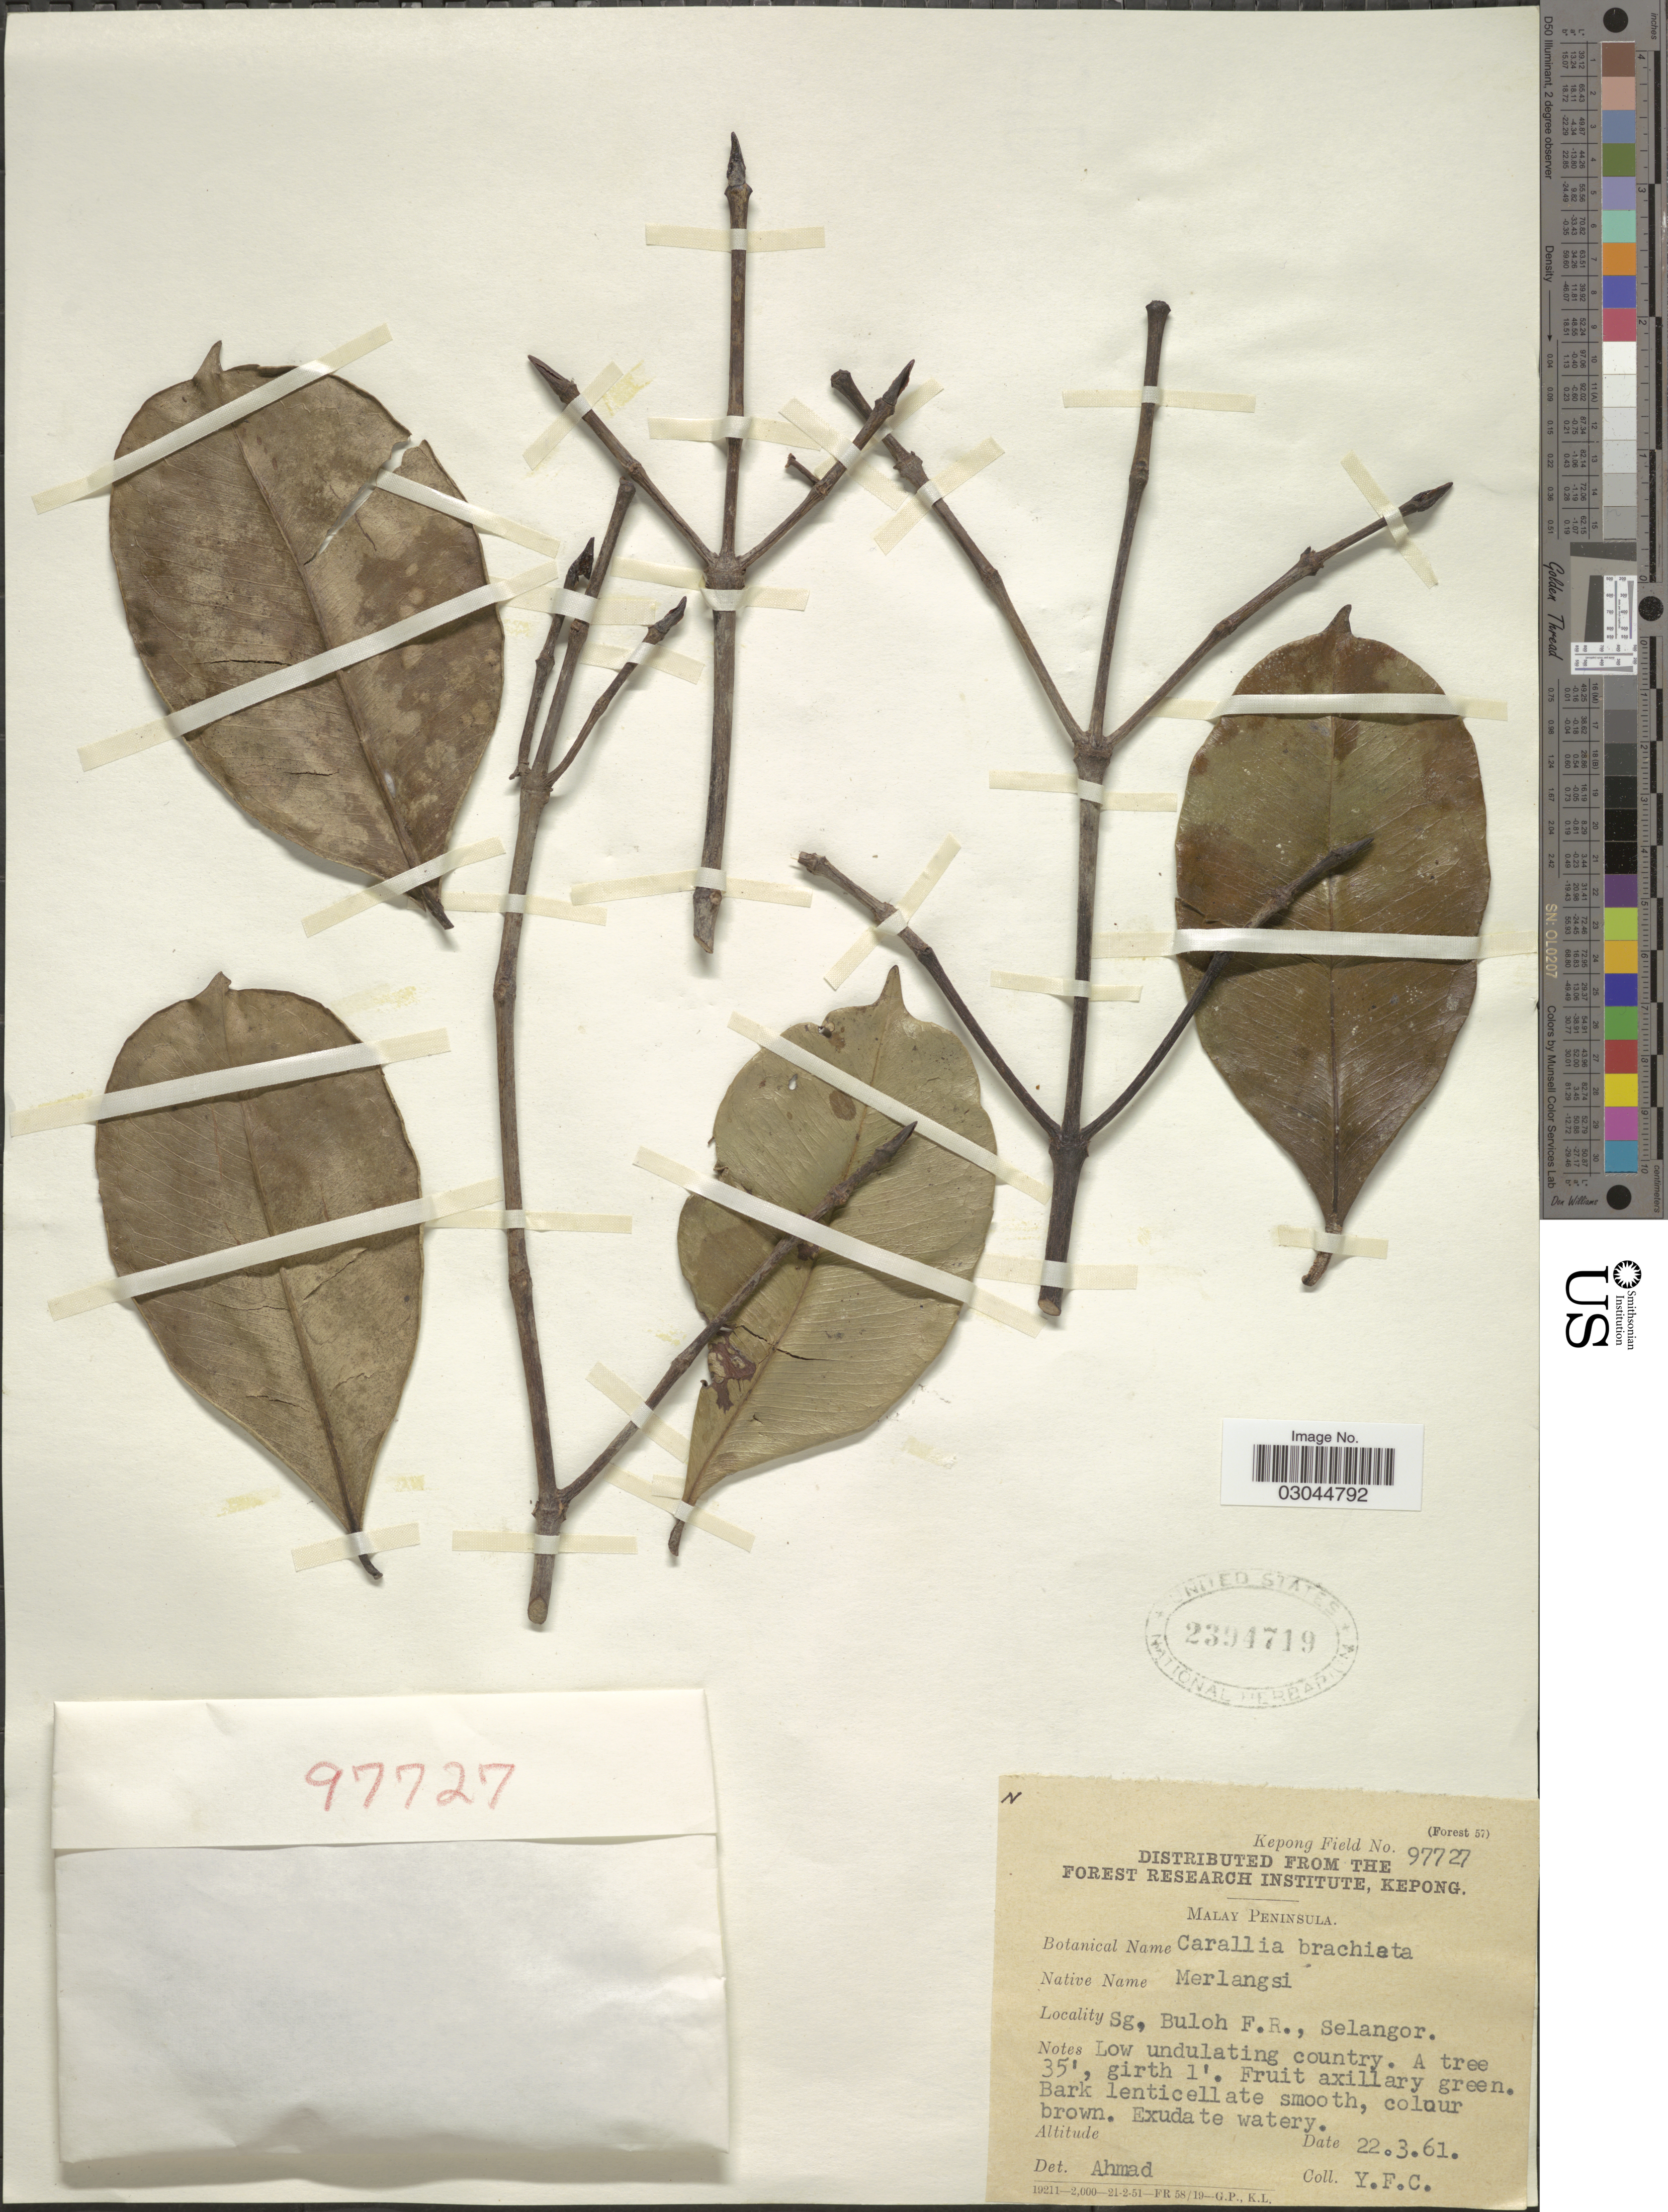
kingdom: Plantae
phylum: Tracheophyta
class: Magnoliopsida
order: Malpighiales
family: Rhizophoraceae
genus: Carallia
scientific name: Carallia brachiata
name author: (Lour.) Merr.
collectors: Y. F. C.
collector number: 97727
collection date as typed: Transcribed d/m/y: 22/3/61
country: Malaysia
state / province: Selangor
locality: Malay Peninsula. Sg, Buloh F.R.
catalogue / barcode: US 2394719